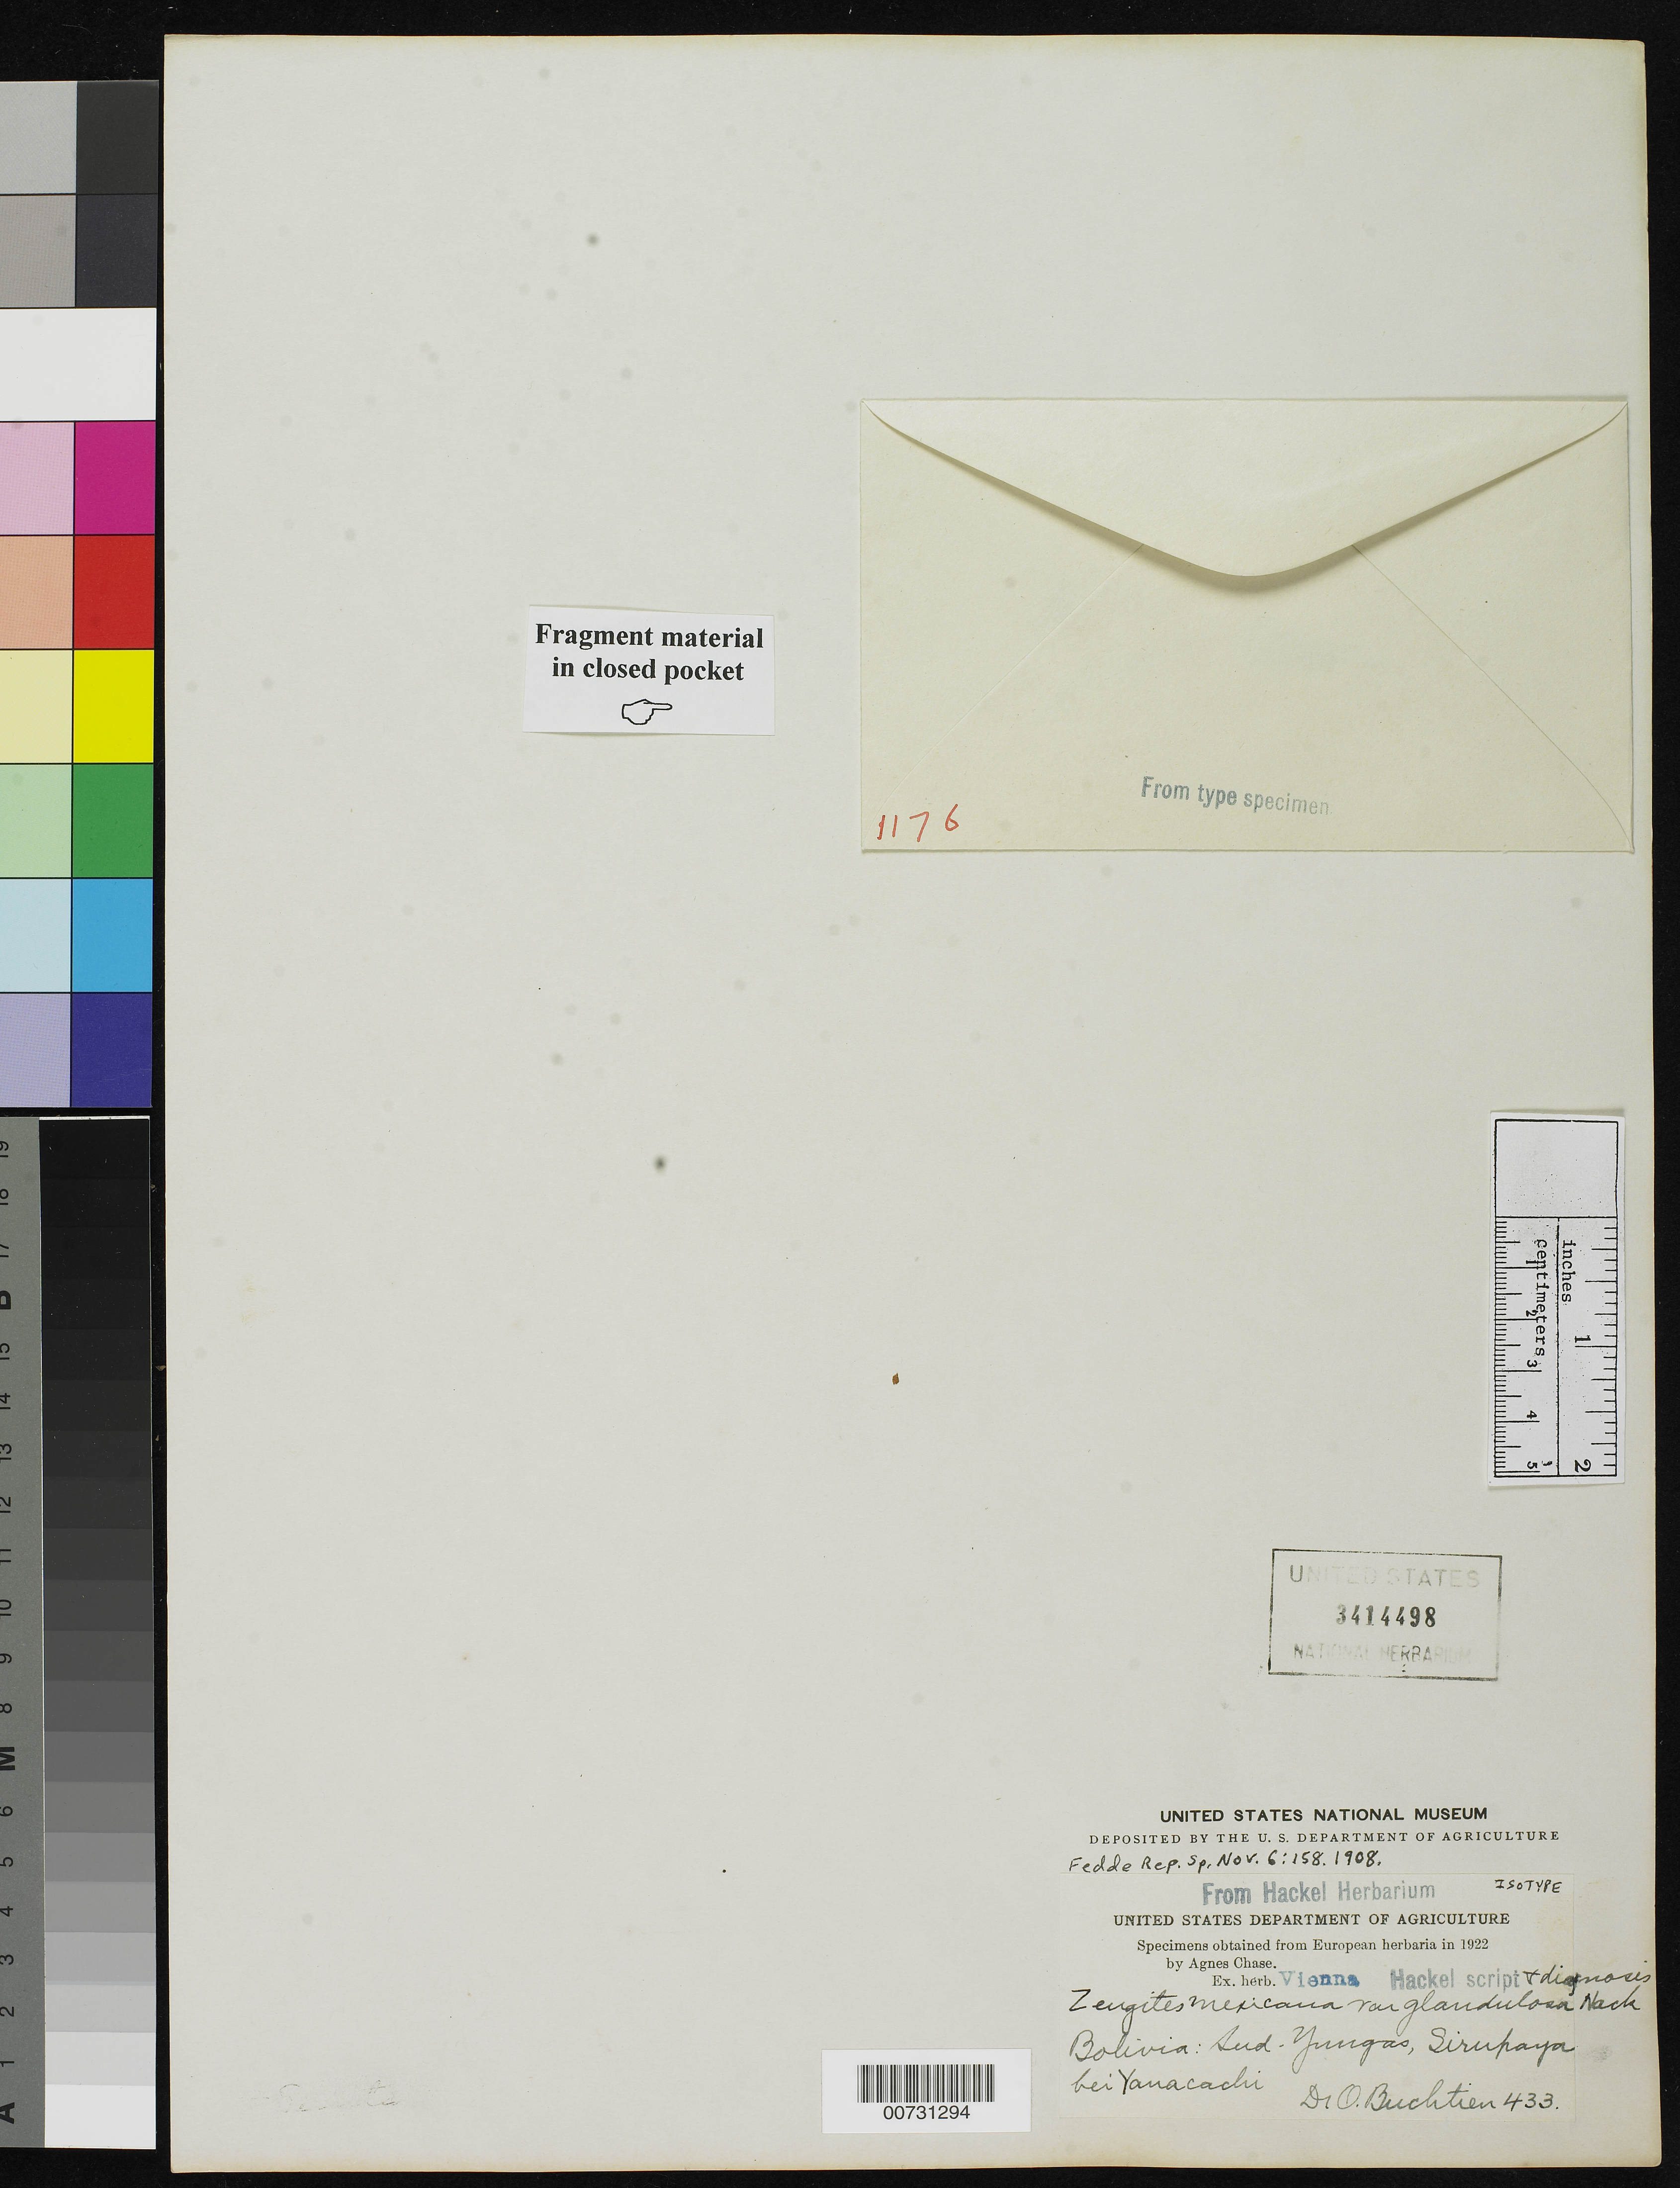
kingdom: Plantae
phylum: Tracheophyta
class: Liliopsida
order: Poales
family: Poaceae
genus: Zeugites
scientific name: Zeugites mexicana var. glandulosa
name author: Hack.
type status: Isotype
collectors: O. Buchtien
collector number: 433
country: Bolivia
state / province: La Paz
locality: Sud-Yungas, Sirupaya bei Yanacachi.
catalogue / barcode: US 3414498